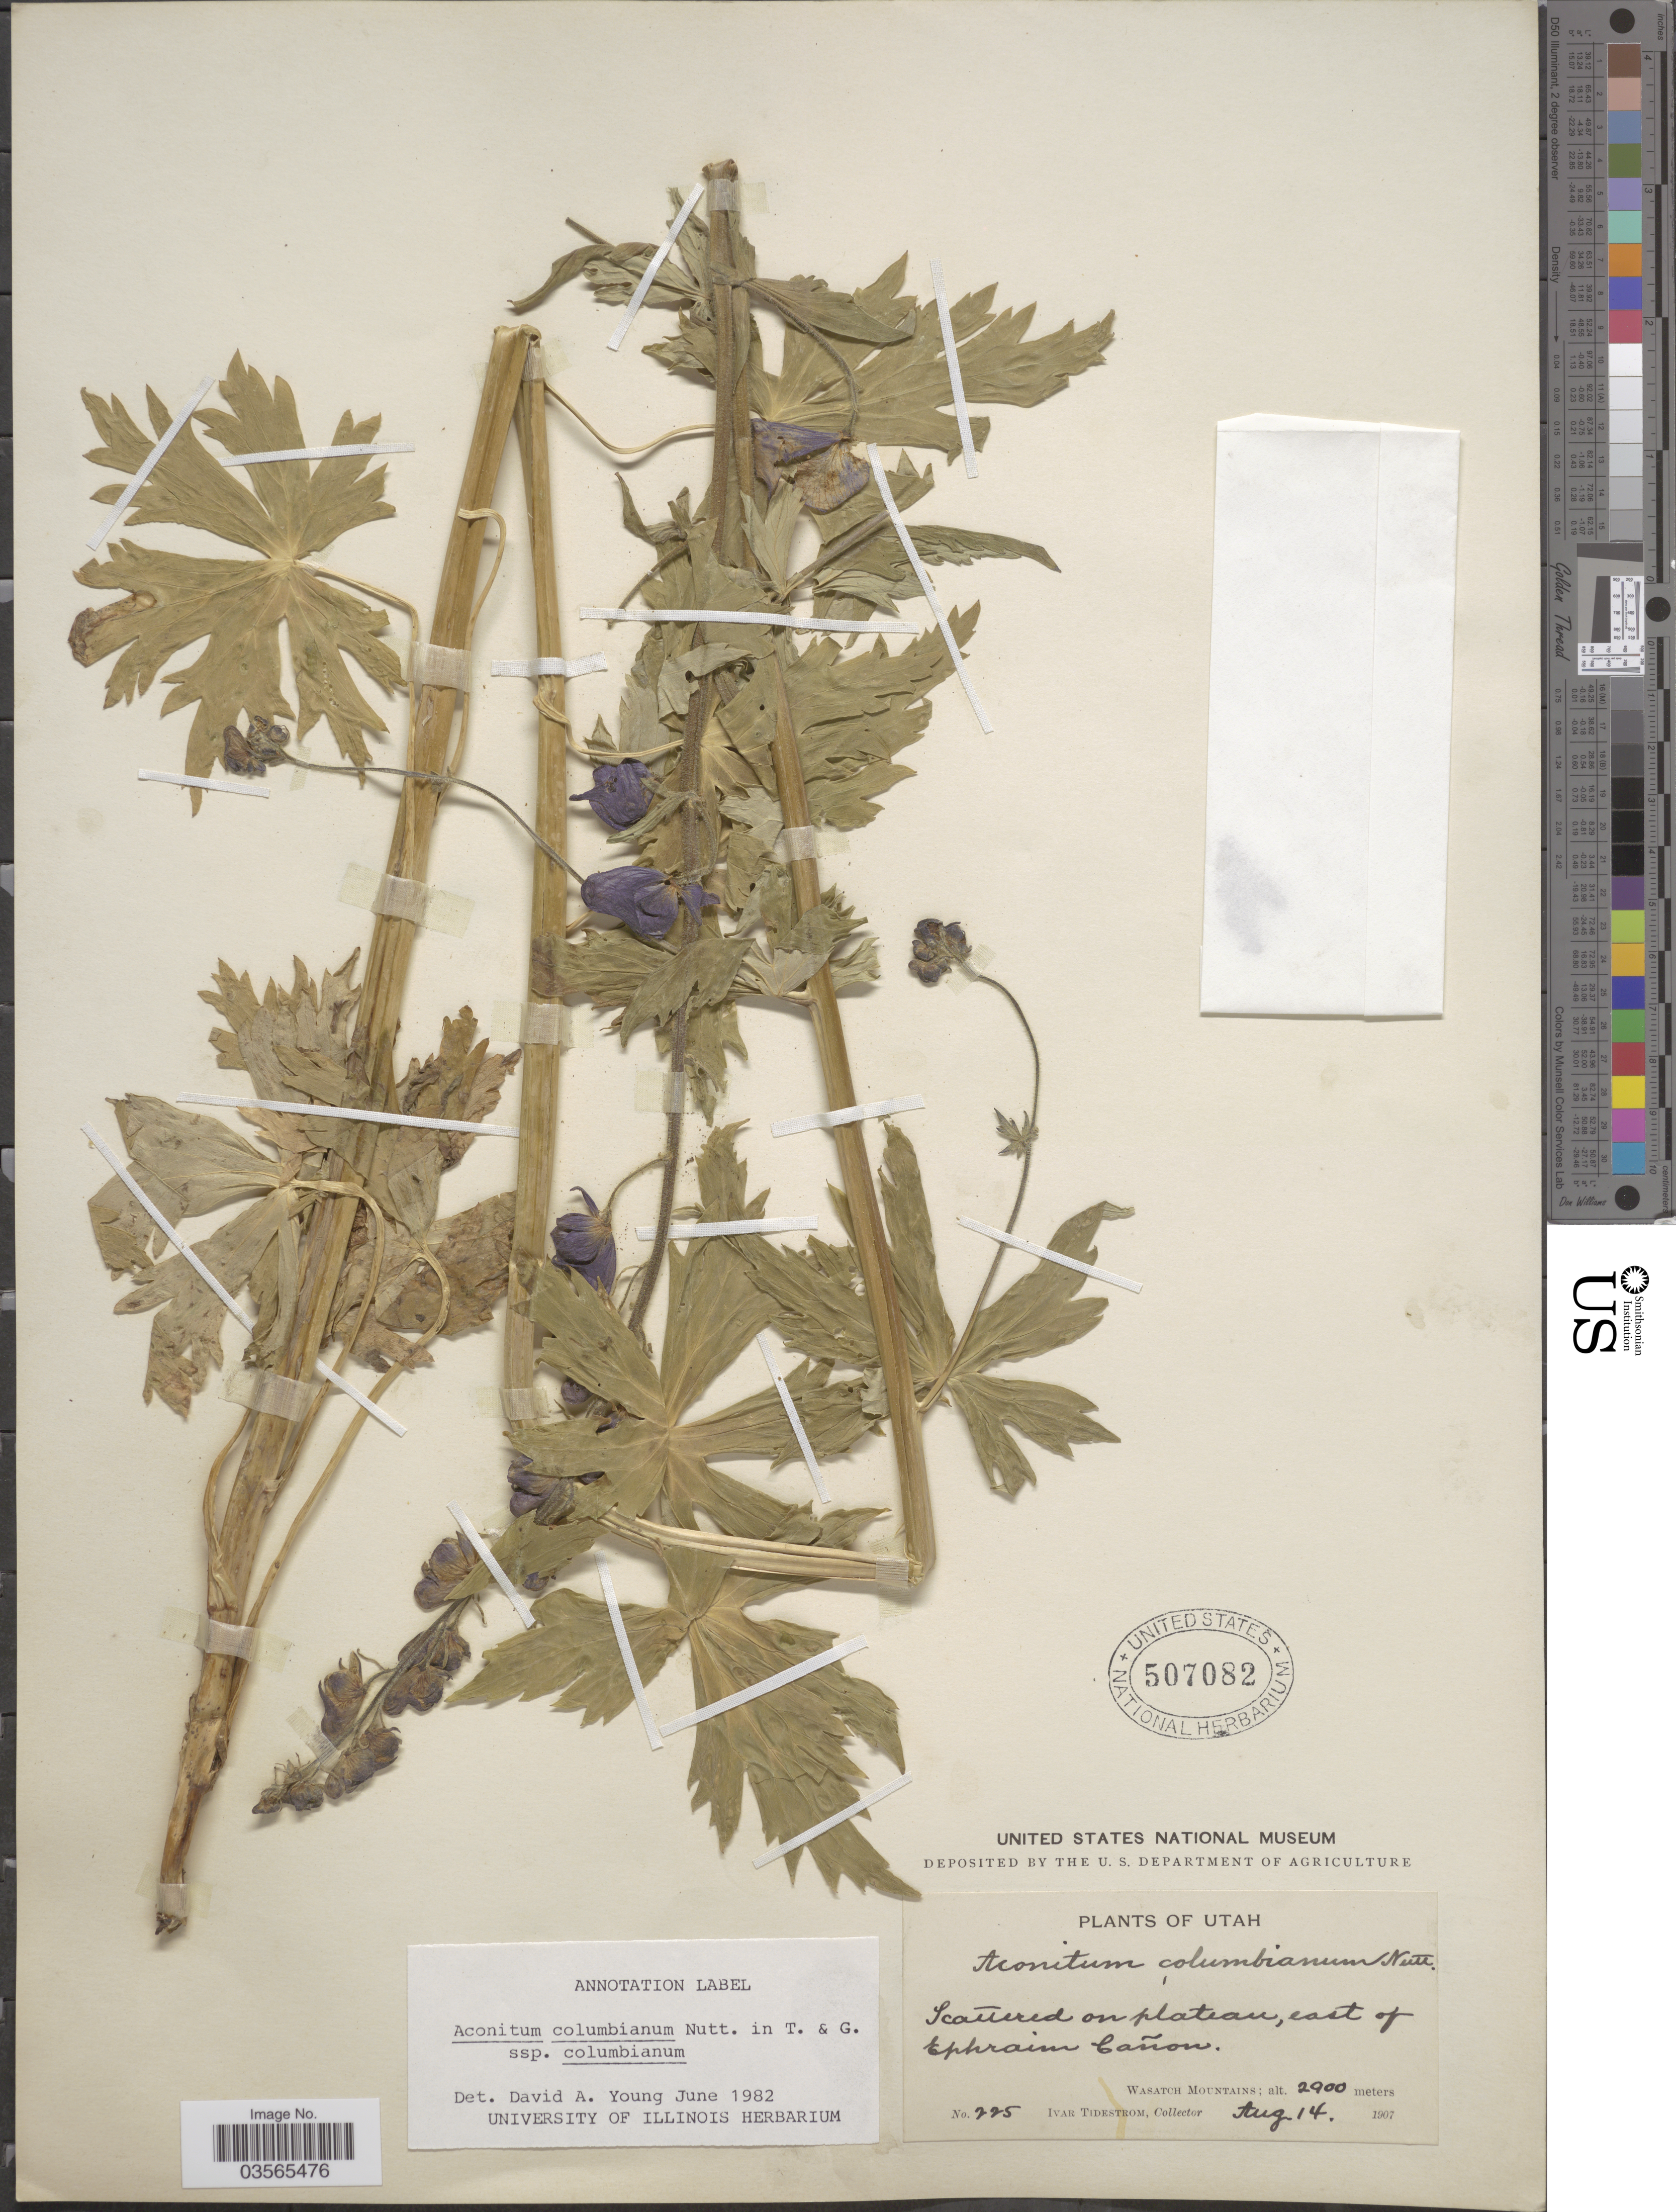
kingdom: Plantae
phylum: Tracheophyta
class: Magnoliopsida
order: Ranunculales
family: Ranunculaceae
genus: Aconitum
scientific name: Aconitum columbianum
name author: Nutt.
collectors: I. F. Tidestrom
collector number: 225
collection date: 1907-08-14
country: United States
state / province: Utah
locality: East of Ephraim Cañon. Wasatch Mountains.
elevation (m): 2900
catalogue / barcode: US 507082